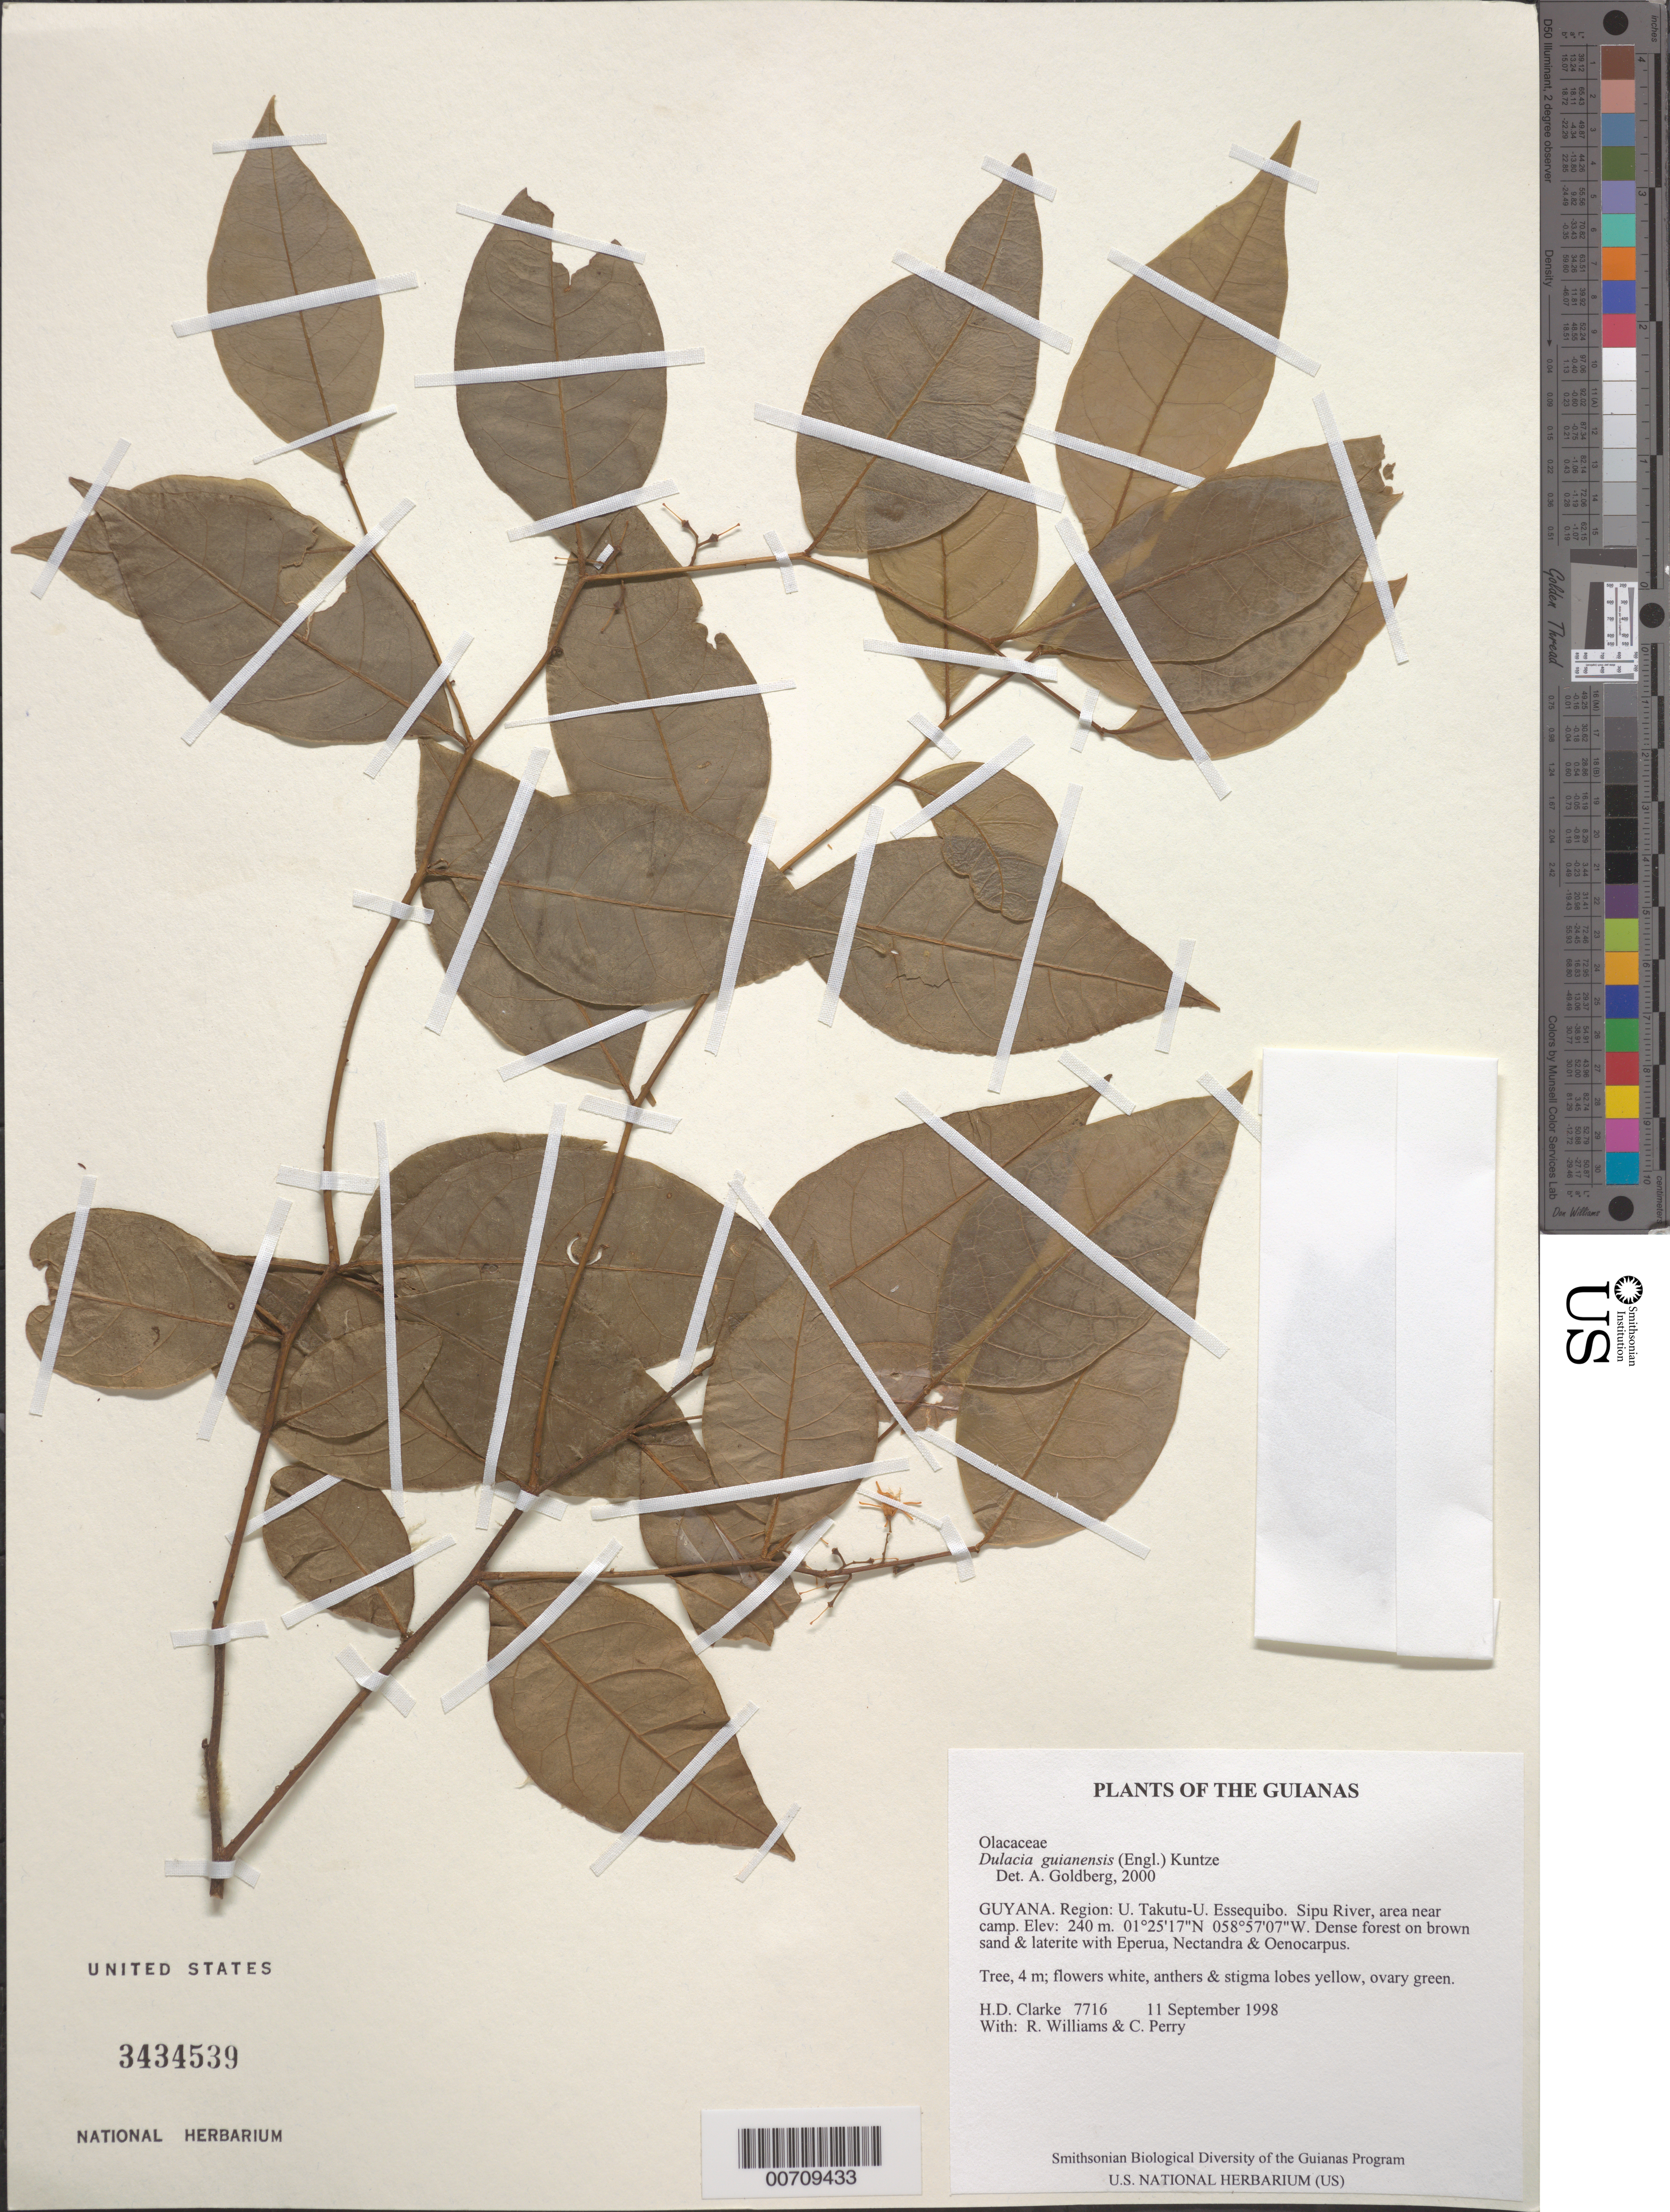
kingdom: Plantae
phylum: Tracheophyta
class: Magnoliopsida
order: Santalales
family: Olacaceae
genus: Dulacia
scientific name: Dulacia guianensis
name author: (Engl.) Kuntze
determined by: Goldberg, Aaron, (US), NMNH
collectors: H. D. Clarke, R. Williams & C. Perry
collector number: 7716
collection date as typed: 11 September 1998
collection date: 1998-09-11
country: Guyana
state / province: U. Takutu-U. Essequibo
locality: Sipu River, area near camp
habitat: Dense forest on brown sand & laterite with Eperua, Nectandra & Oenocarpus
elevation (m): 240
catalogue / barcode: US 3434539